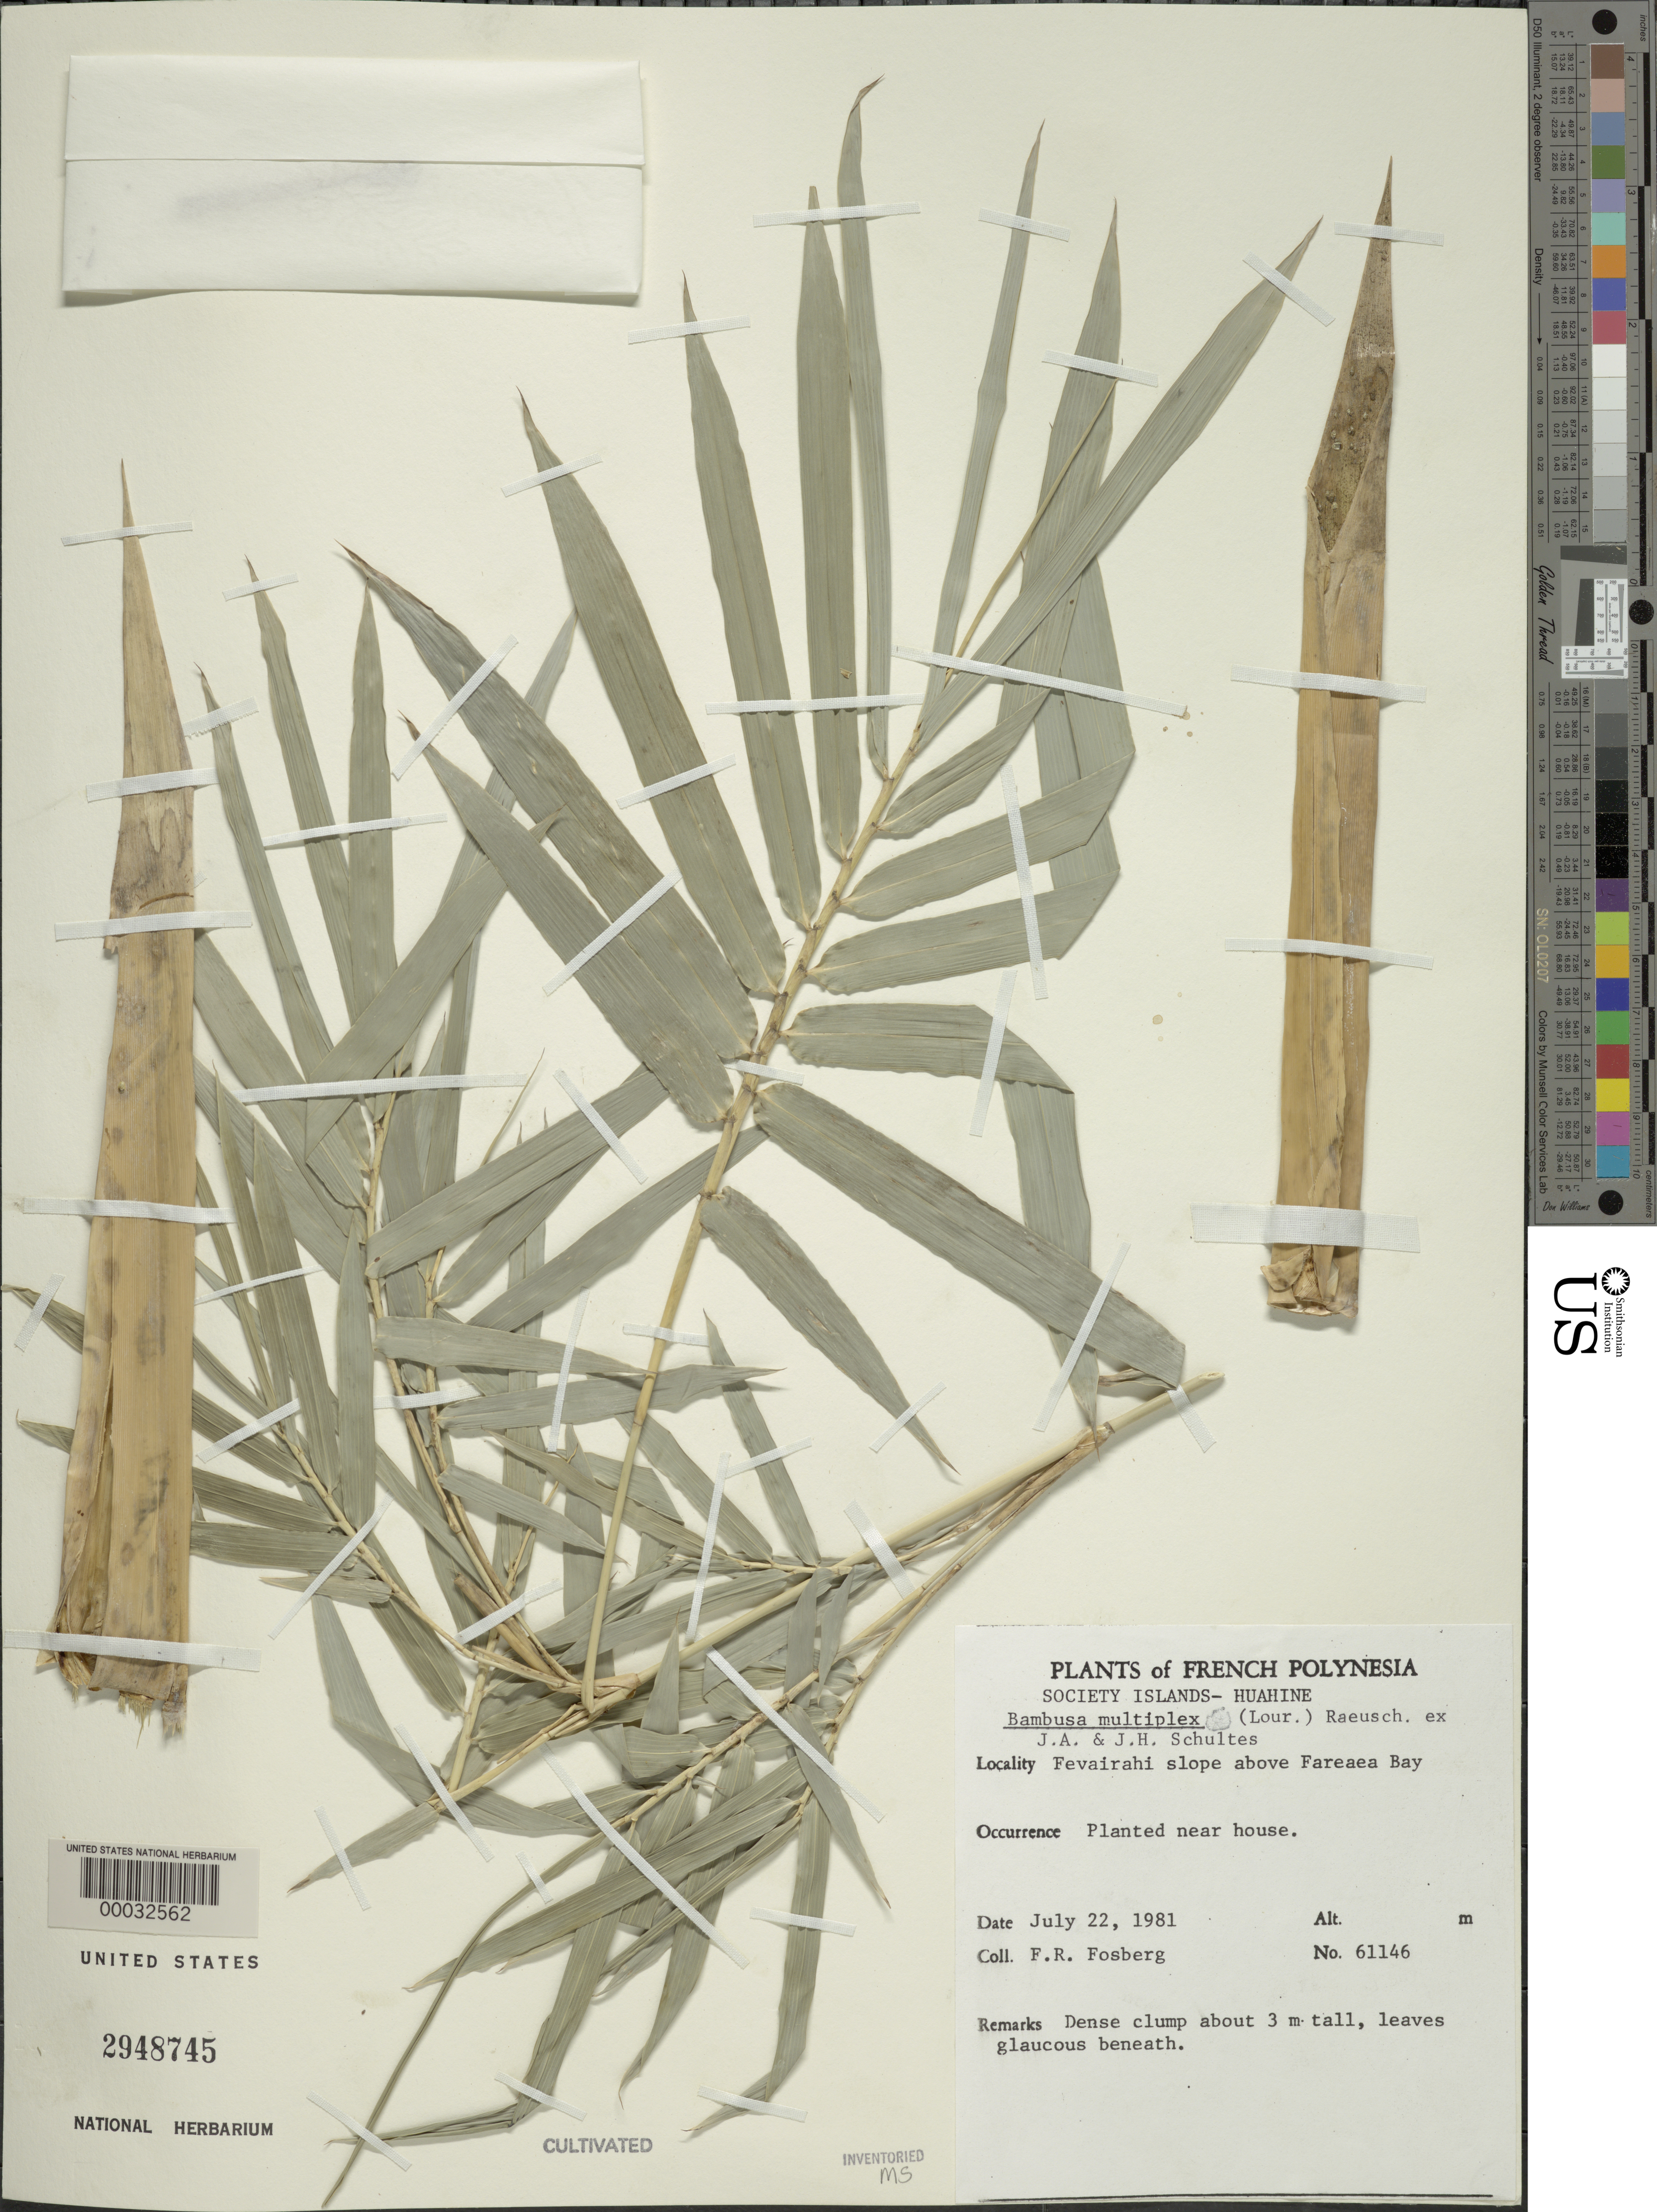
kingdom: Plantae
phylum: Tracheophyta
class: Liliopsida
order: Poales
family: Poaceae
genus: Bambusa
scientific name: Bambusa multiplex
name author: (Lour.) Raeusch. ex Schult. & Schult. f.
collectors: F. R. Fosberg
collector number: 61146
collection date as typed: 22 Jul 1981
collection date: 1981-07-22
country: French Polynesia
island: Huahine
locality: Fareaea [Society Is.]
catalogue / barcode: US 2948745